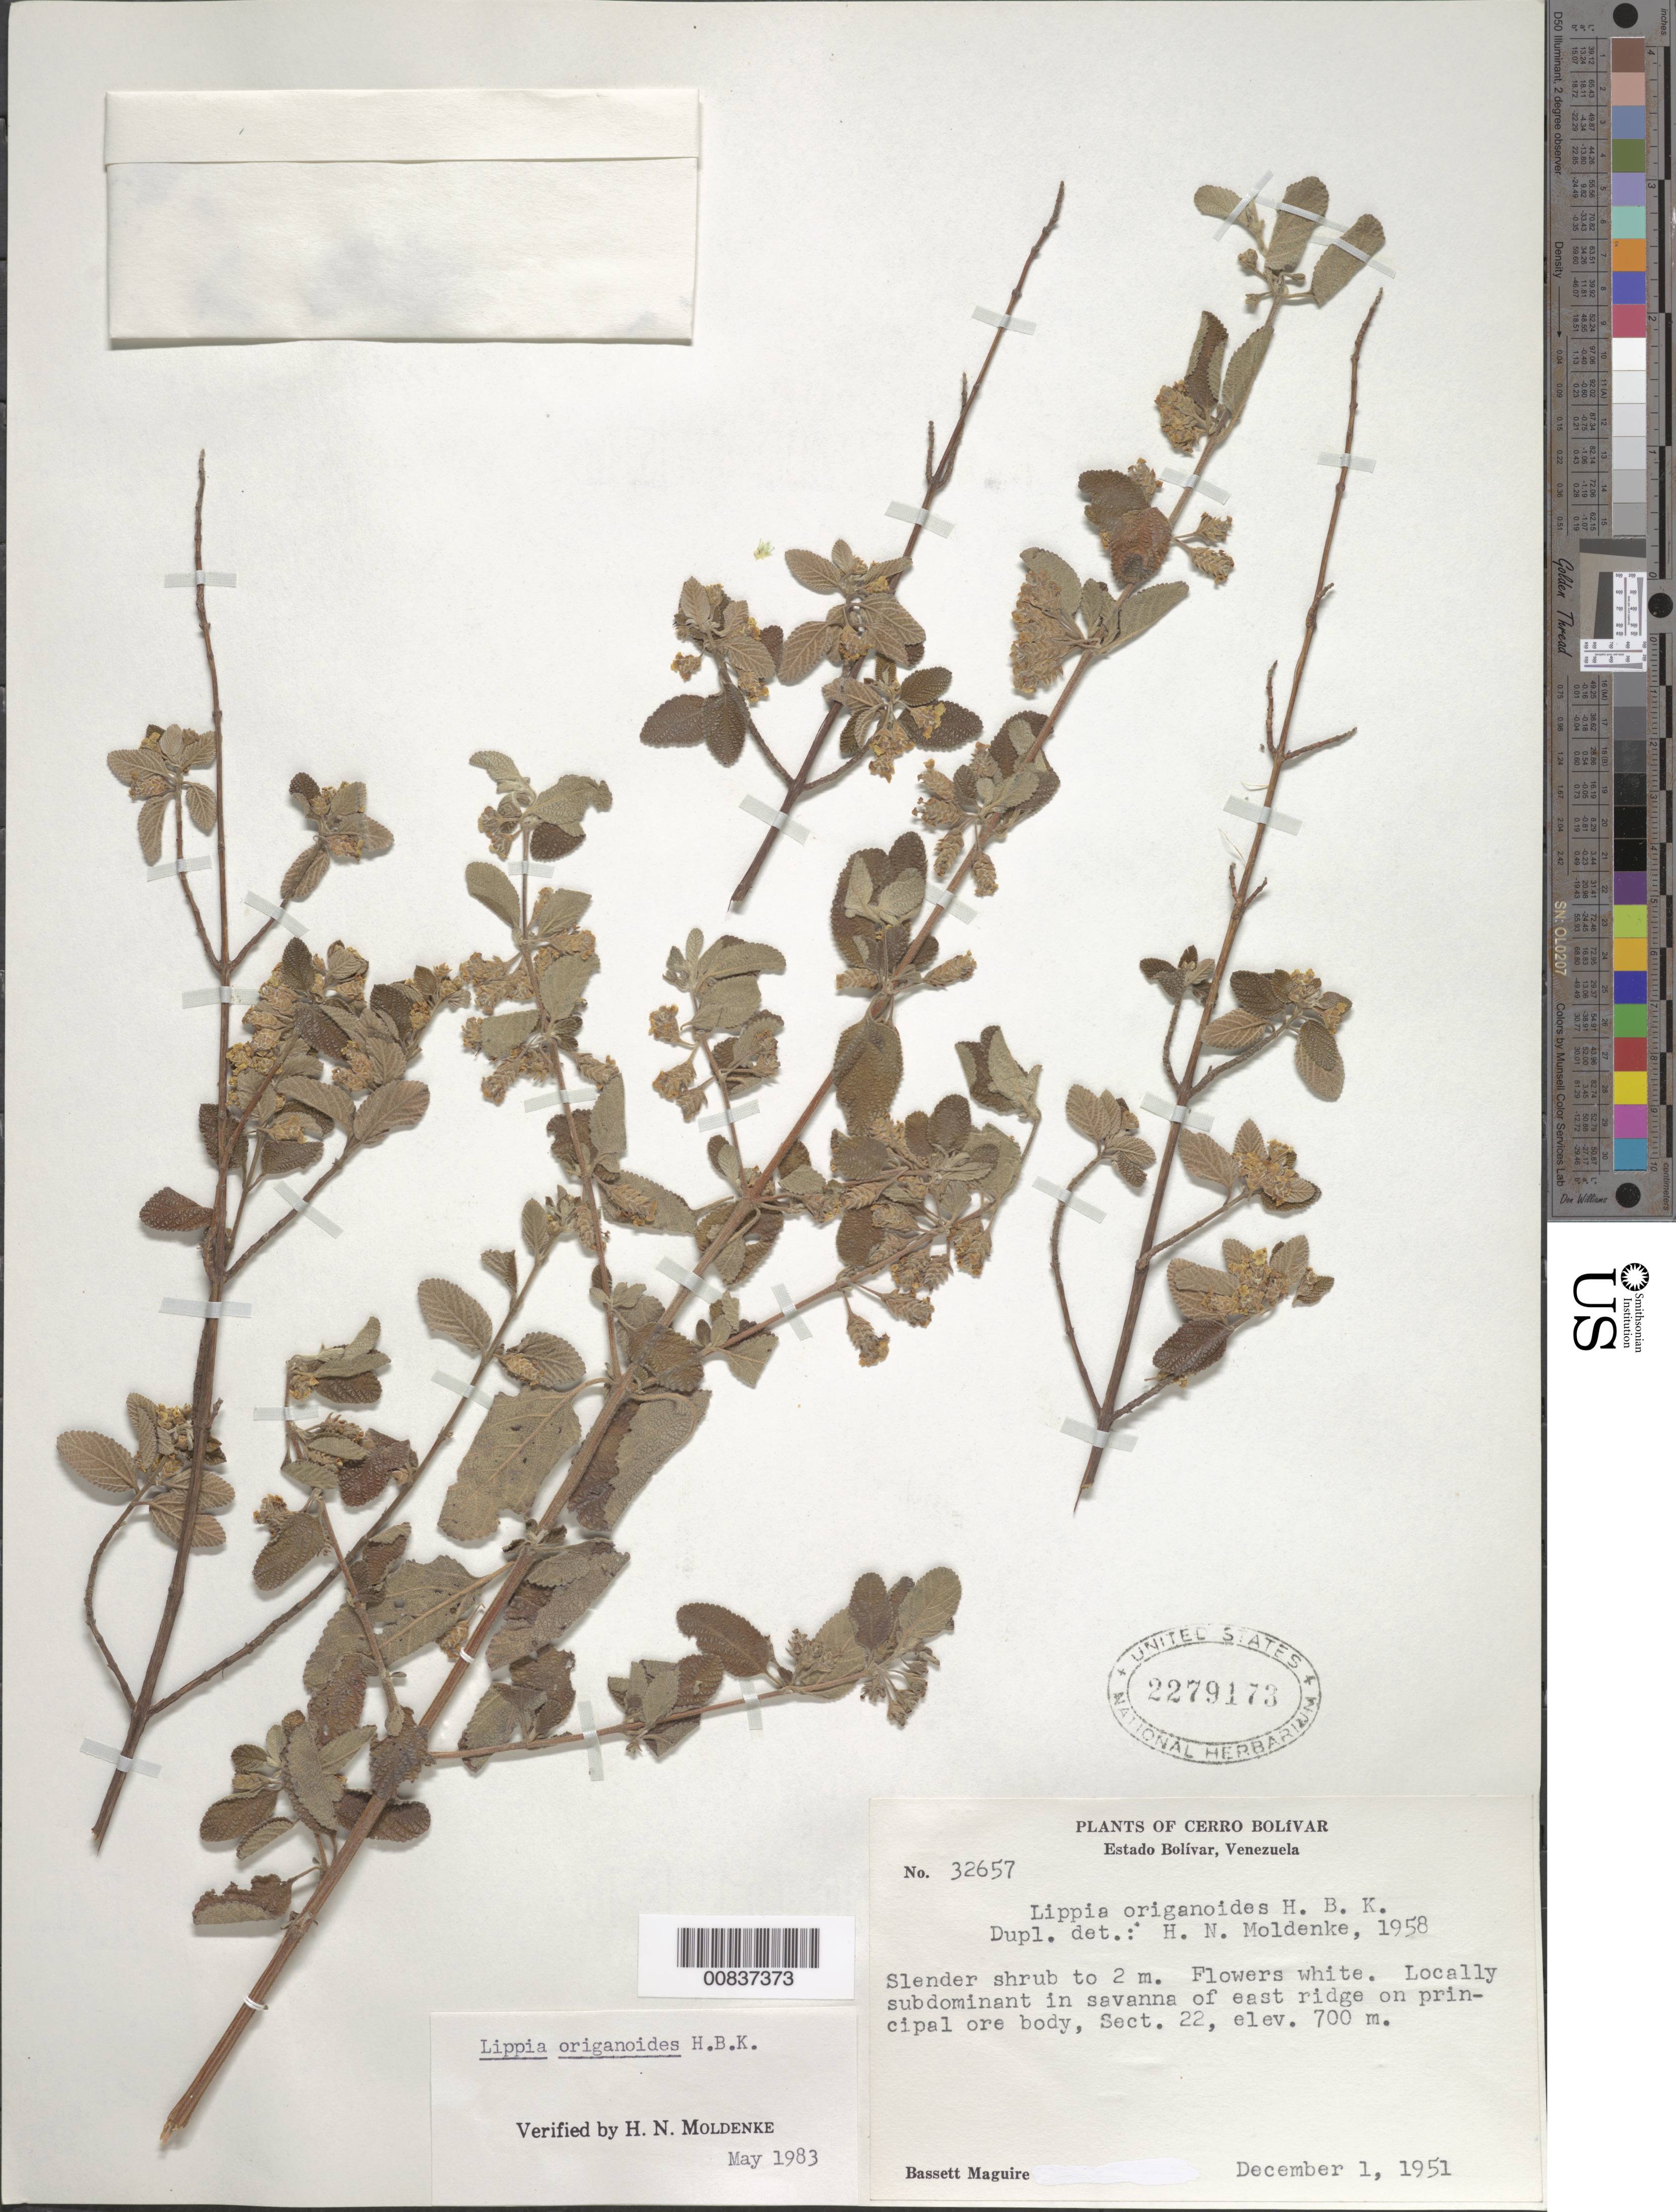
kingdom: Plantae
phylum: Tracheophyta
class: Magnoliopsida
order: Lamiales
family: Verbenaceae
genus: Lippia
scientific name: Lippia origanoides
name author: Kunth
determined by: Moldenke, H. N.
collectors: B. Maguire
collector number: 32657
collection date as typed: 1-Dec-51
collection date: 1951-12-01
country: Venezuela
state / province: Bolívar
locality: Cerro Bolívar; Sect. 22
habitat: East ridge savanna on principle ore body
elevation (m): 700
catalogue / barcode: US 2279173